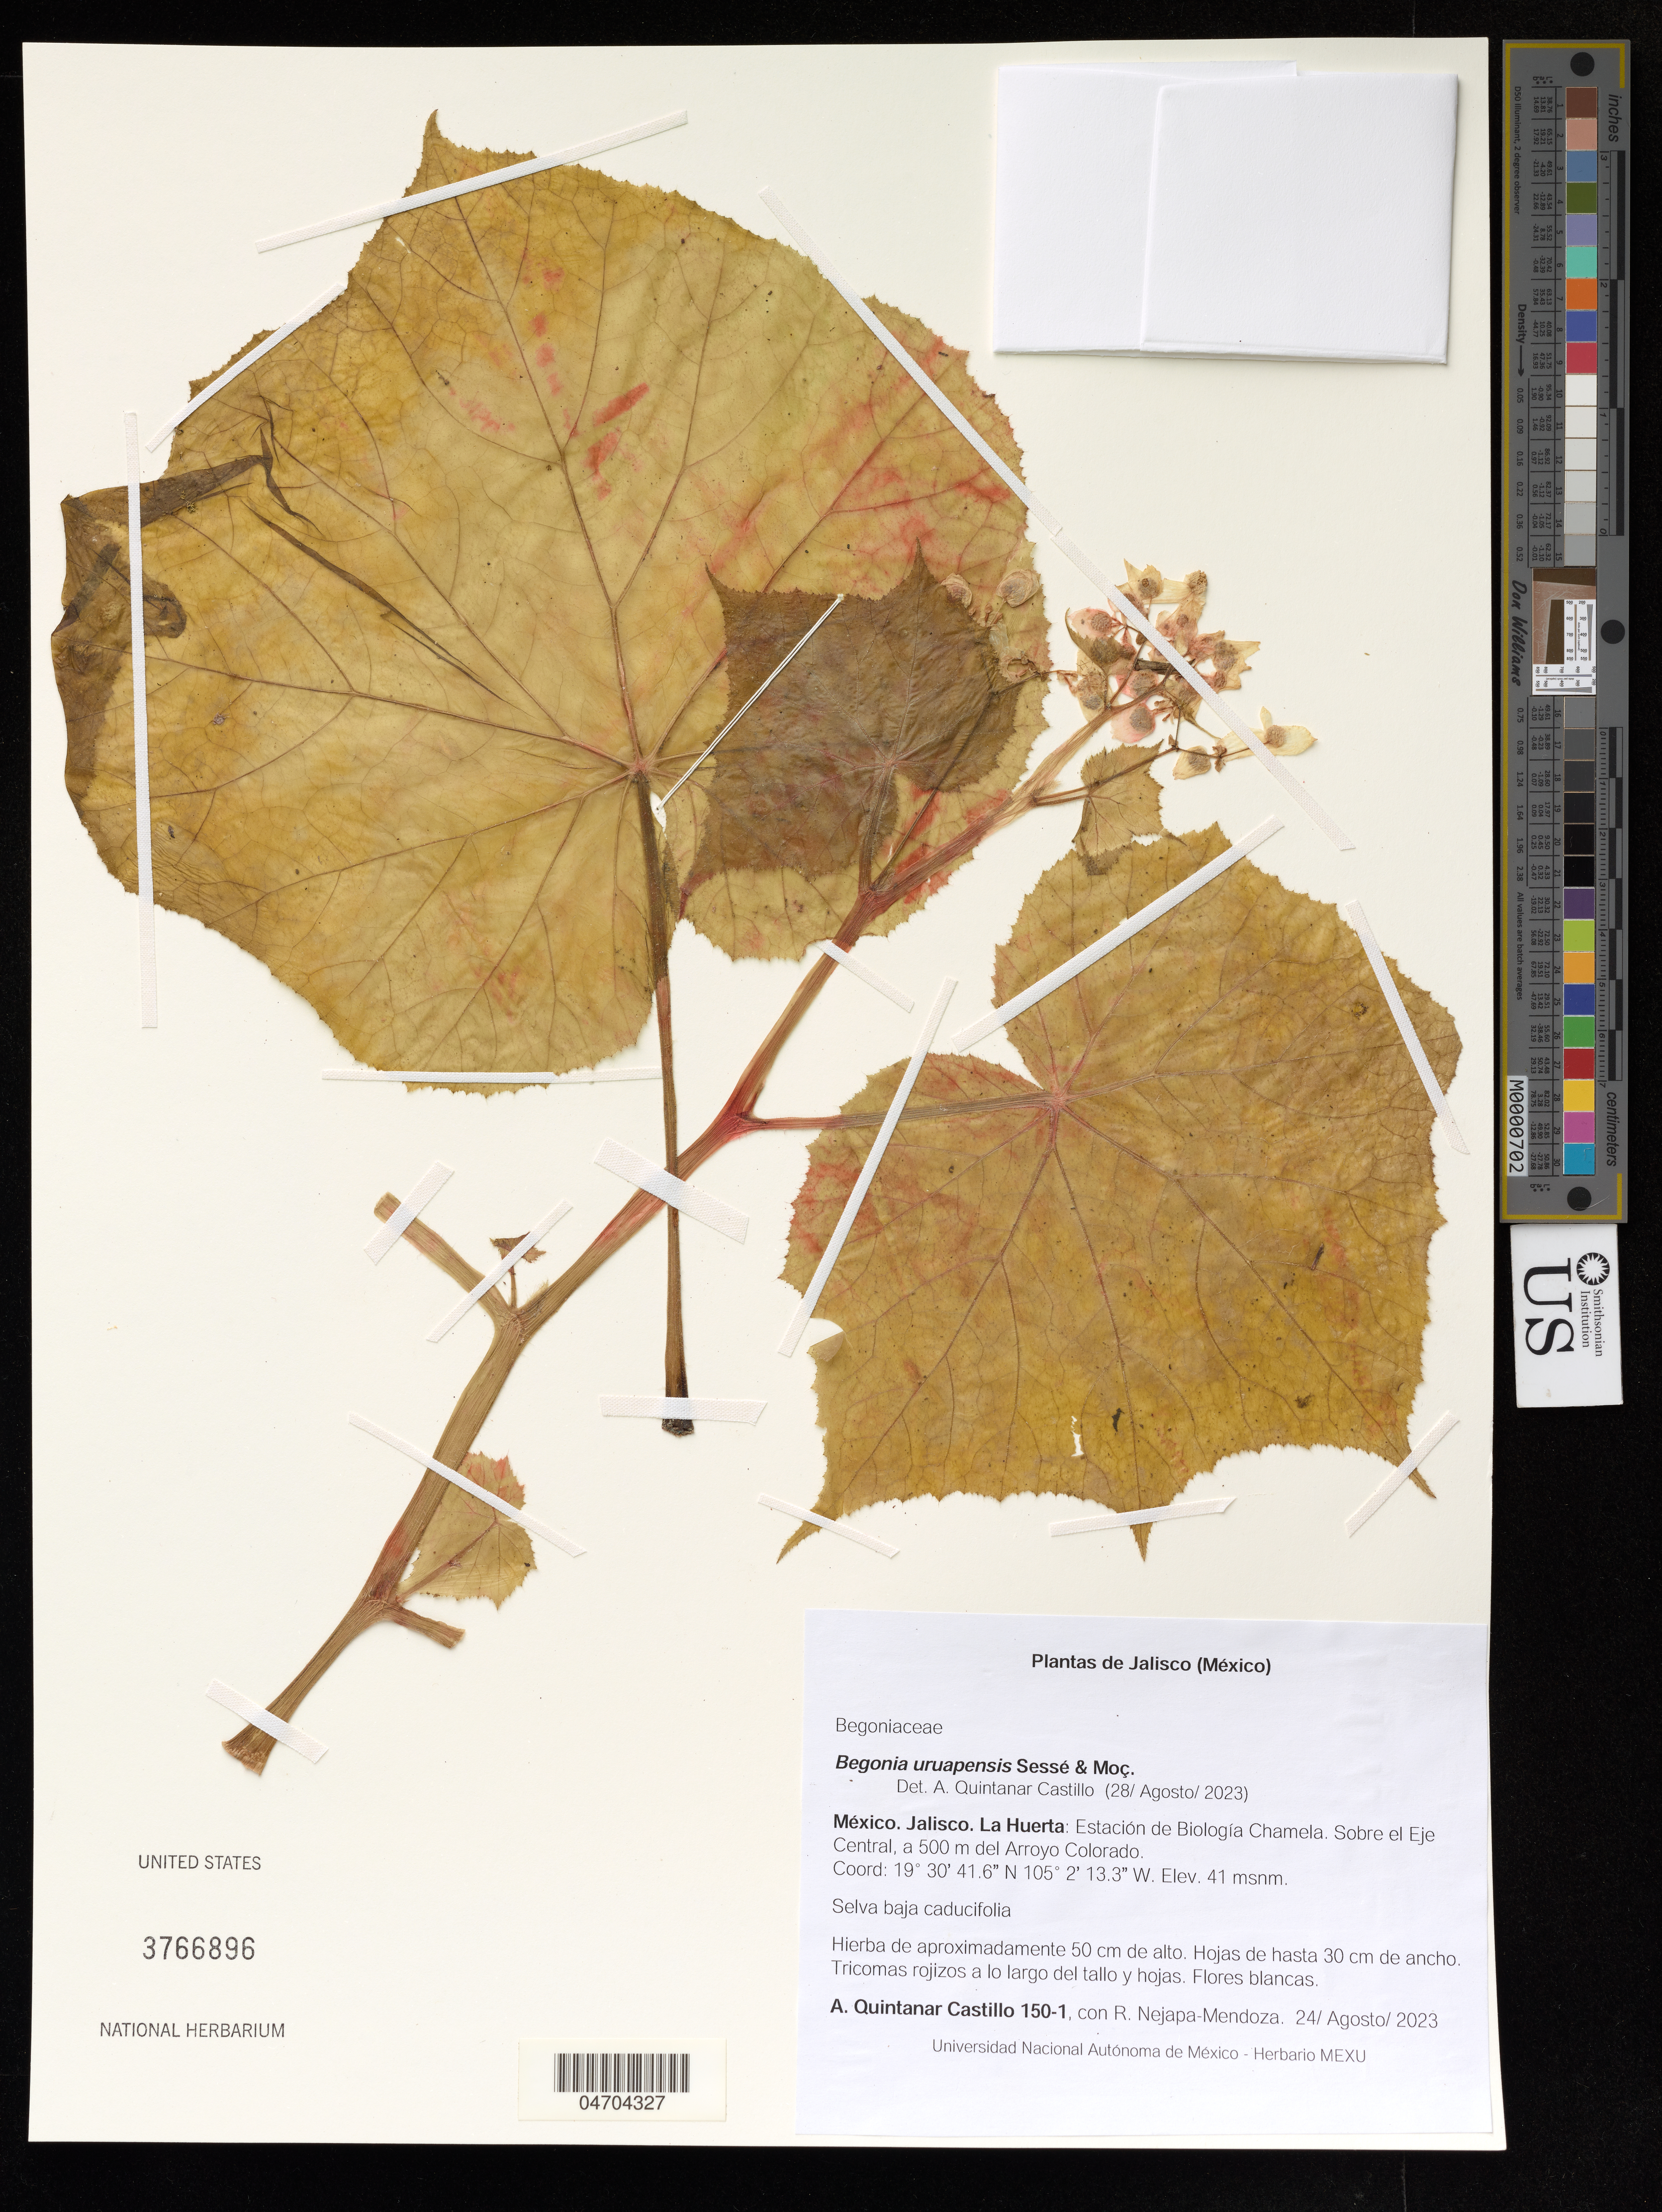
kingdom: Plantae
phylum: Tracheophyta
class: Magnoliopsida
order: Cucurbitales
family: Begoniaceae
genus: Begonia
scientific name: Begonia uruapensis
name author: Sessé & Moc.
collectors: A. Quintanar Castillo & R. Nejapa-Mendoza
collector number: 150-1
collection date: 2023-08-24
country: Mexico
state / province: Jalisco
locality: La Huerta: Estación de Biología Chamela, Sobre el Eje Central, a 500 m del Arroyo Colorado.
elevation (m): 41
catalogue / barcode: US 3766896